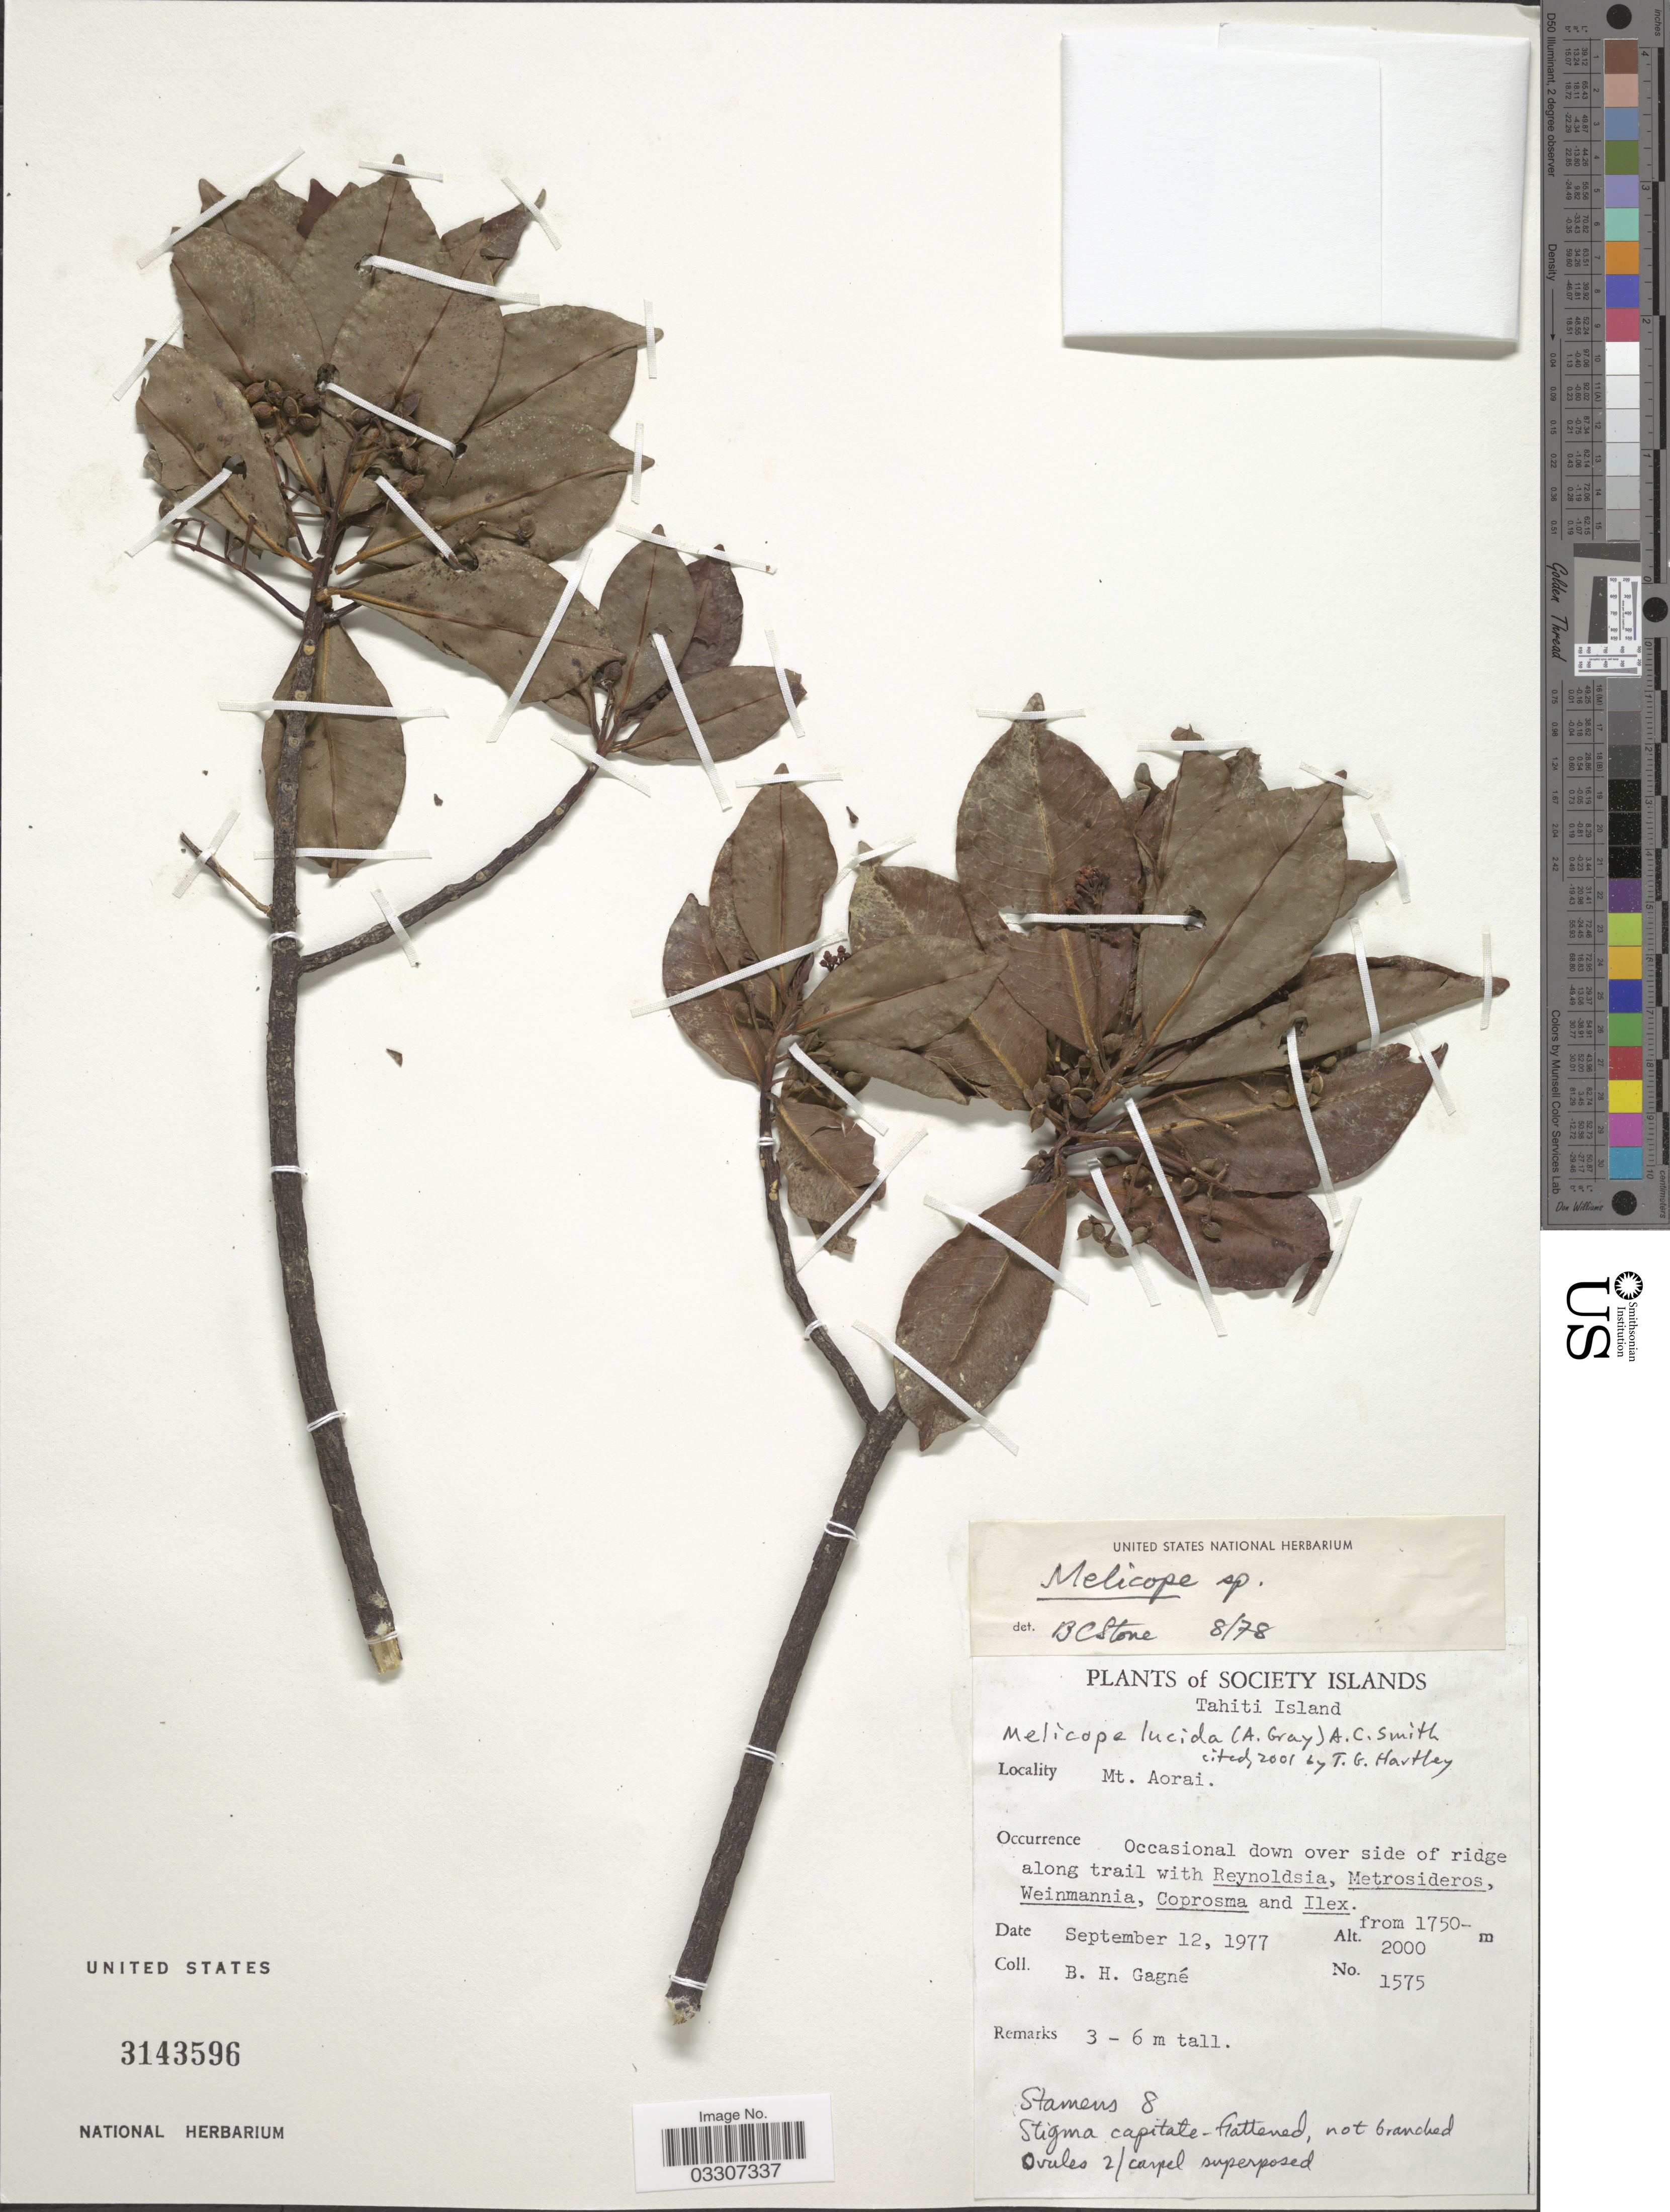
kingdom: Plantae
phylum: Tracheophyta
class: Magnoliopsida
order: Sapindales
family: Rutaceae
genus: Melicope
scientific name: Melicope lucida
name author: (A. Gray) A.C. Sm.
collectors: B. H. Gagné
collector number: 1575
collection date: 1977-09-12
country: French Polynesia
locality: Society Islands. Tahiti Island. Mt. Aorai.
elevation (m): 1750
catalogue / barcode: US 3143596